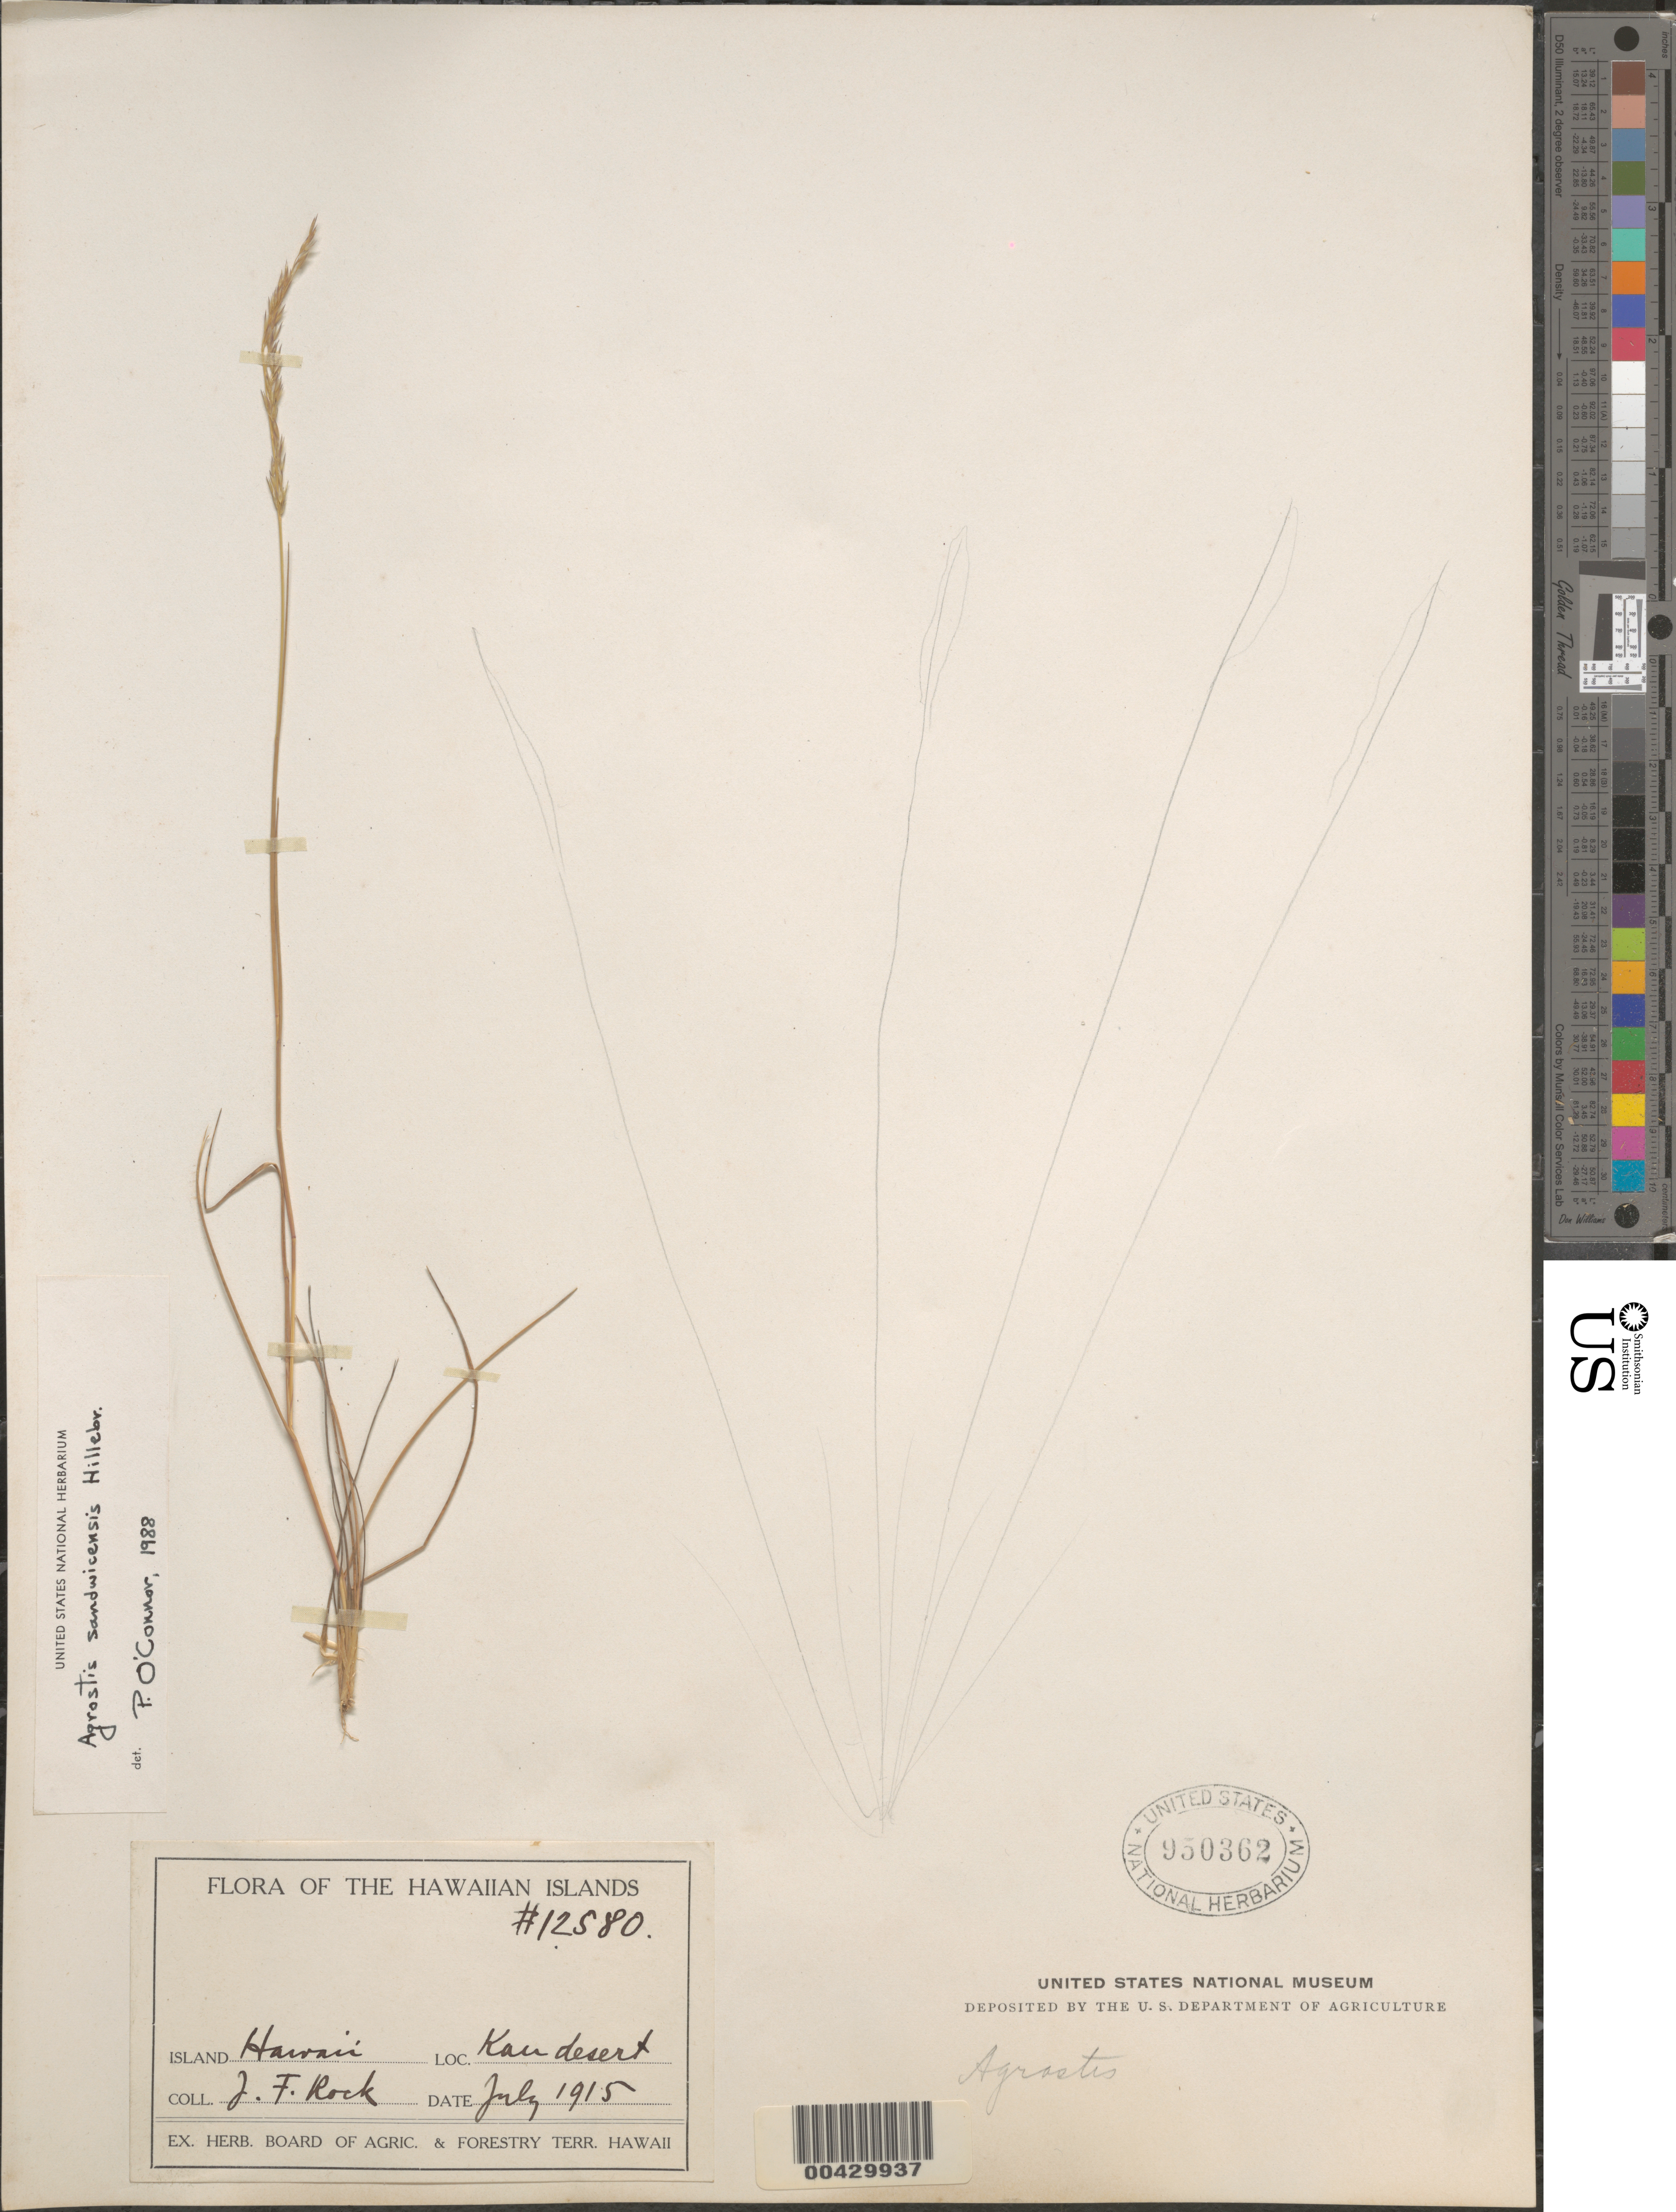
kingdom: Plantae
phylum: Tracheophyta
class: Liliopsida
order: Poales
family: Poaceae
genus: Agrostis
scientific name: Agrostis sandwicensis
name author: Hillebr.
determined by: O'Connor, P.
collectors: J. F. Rock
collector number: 12580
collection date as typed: Jul 1915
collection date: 1915-07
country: United States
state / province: Hawaii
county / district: Hawaii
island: Hawaii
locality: Kau Desert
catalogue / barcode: US 950362